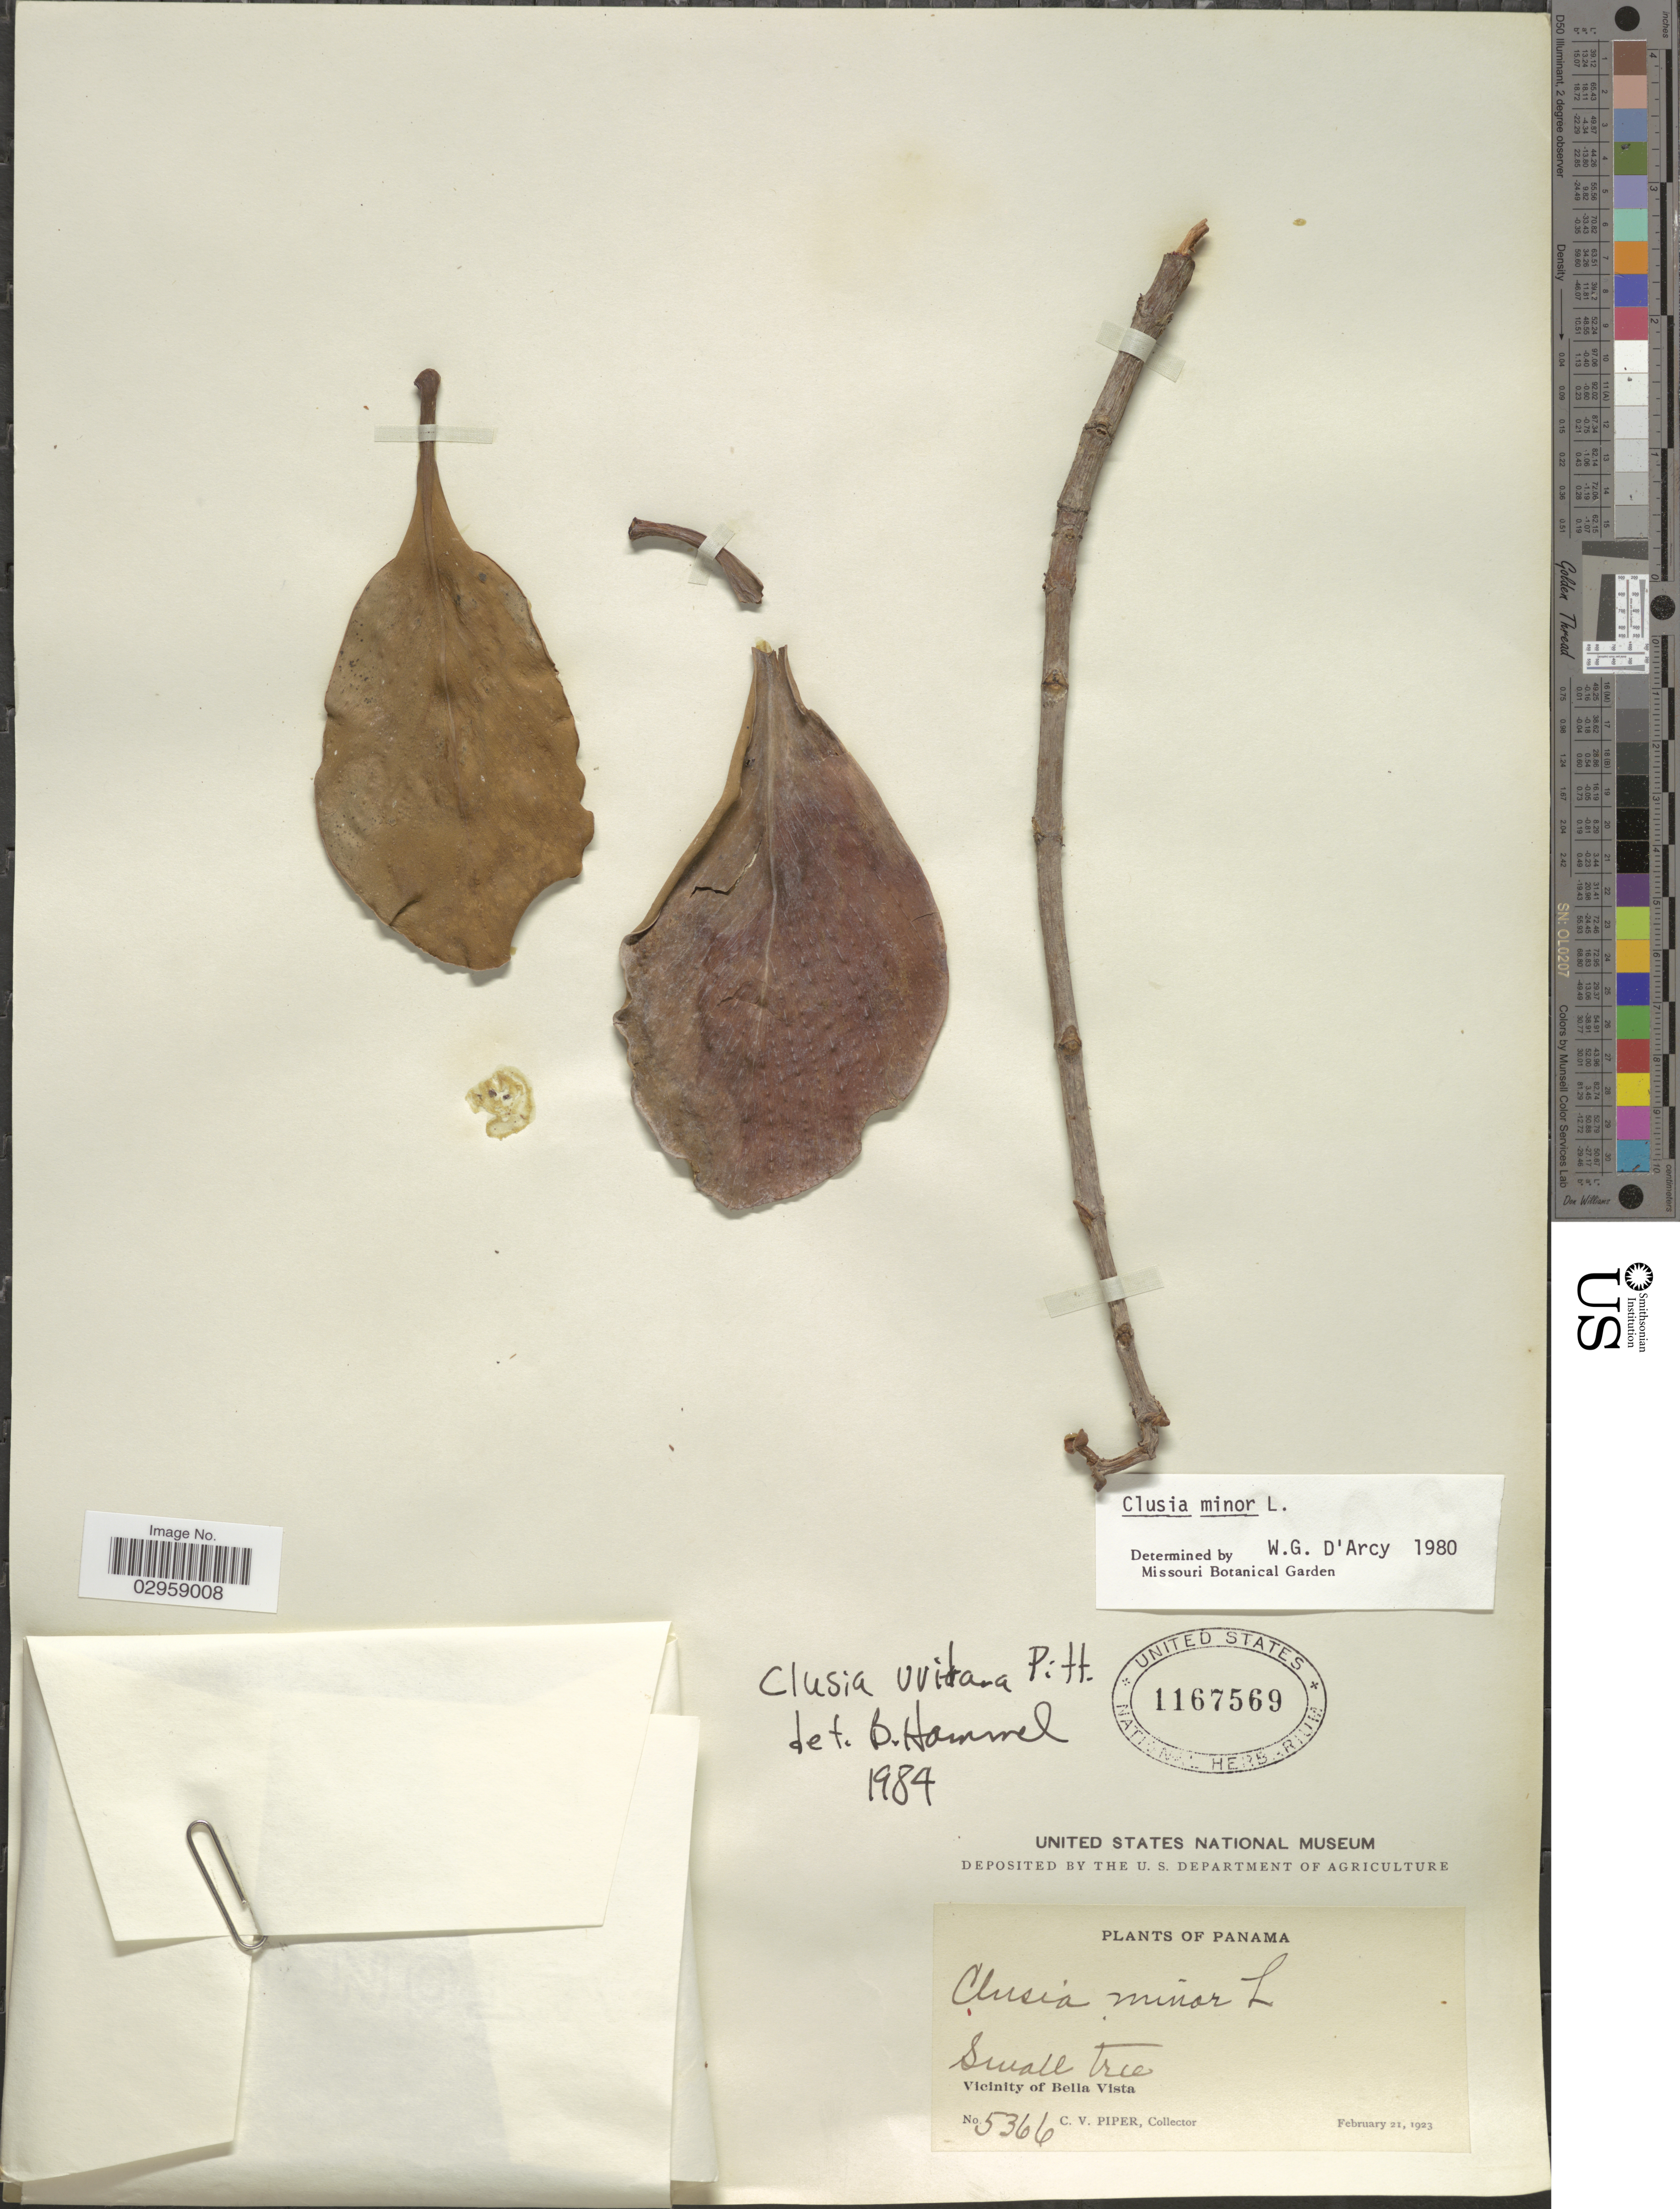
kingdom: Plantae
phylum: Tracheophyta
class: Magnoliopsida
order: Malpighiales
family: Clusiaceae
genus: Clusia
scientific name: Clusia uvitana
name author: Pittier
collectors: C. V. Piper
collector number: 5366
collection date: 1923-02-21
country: Panama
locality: Vicinity of Bella Vista.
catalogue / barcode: US 1167569